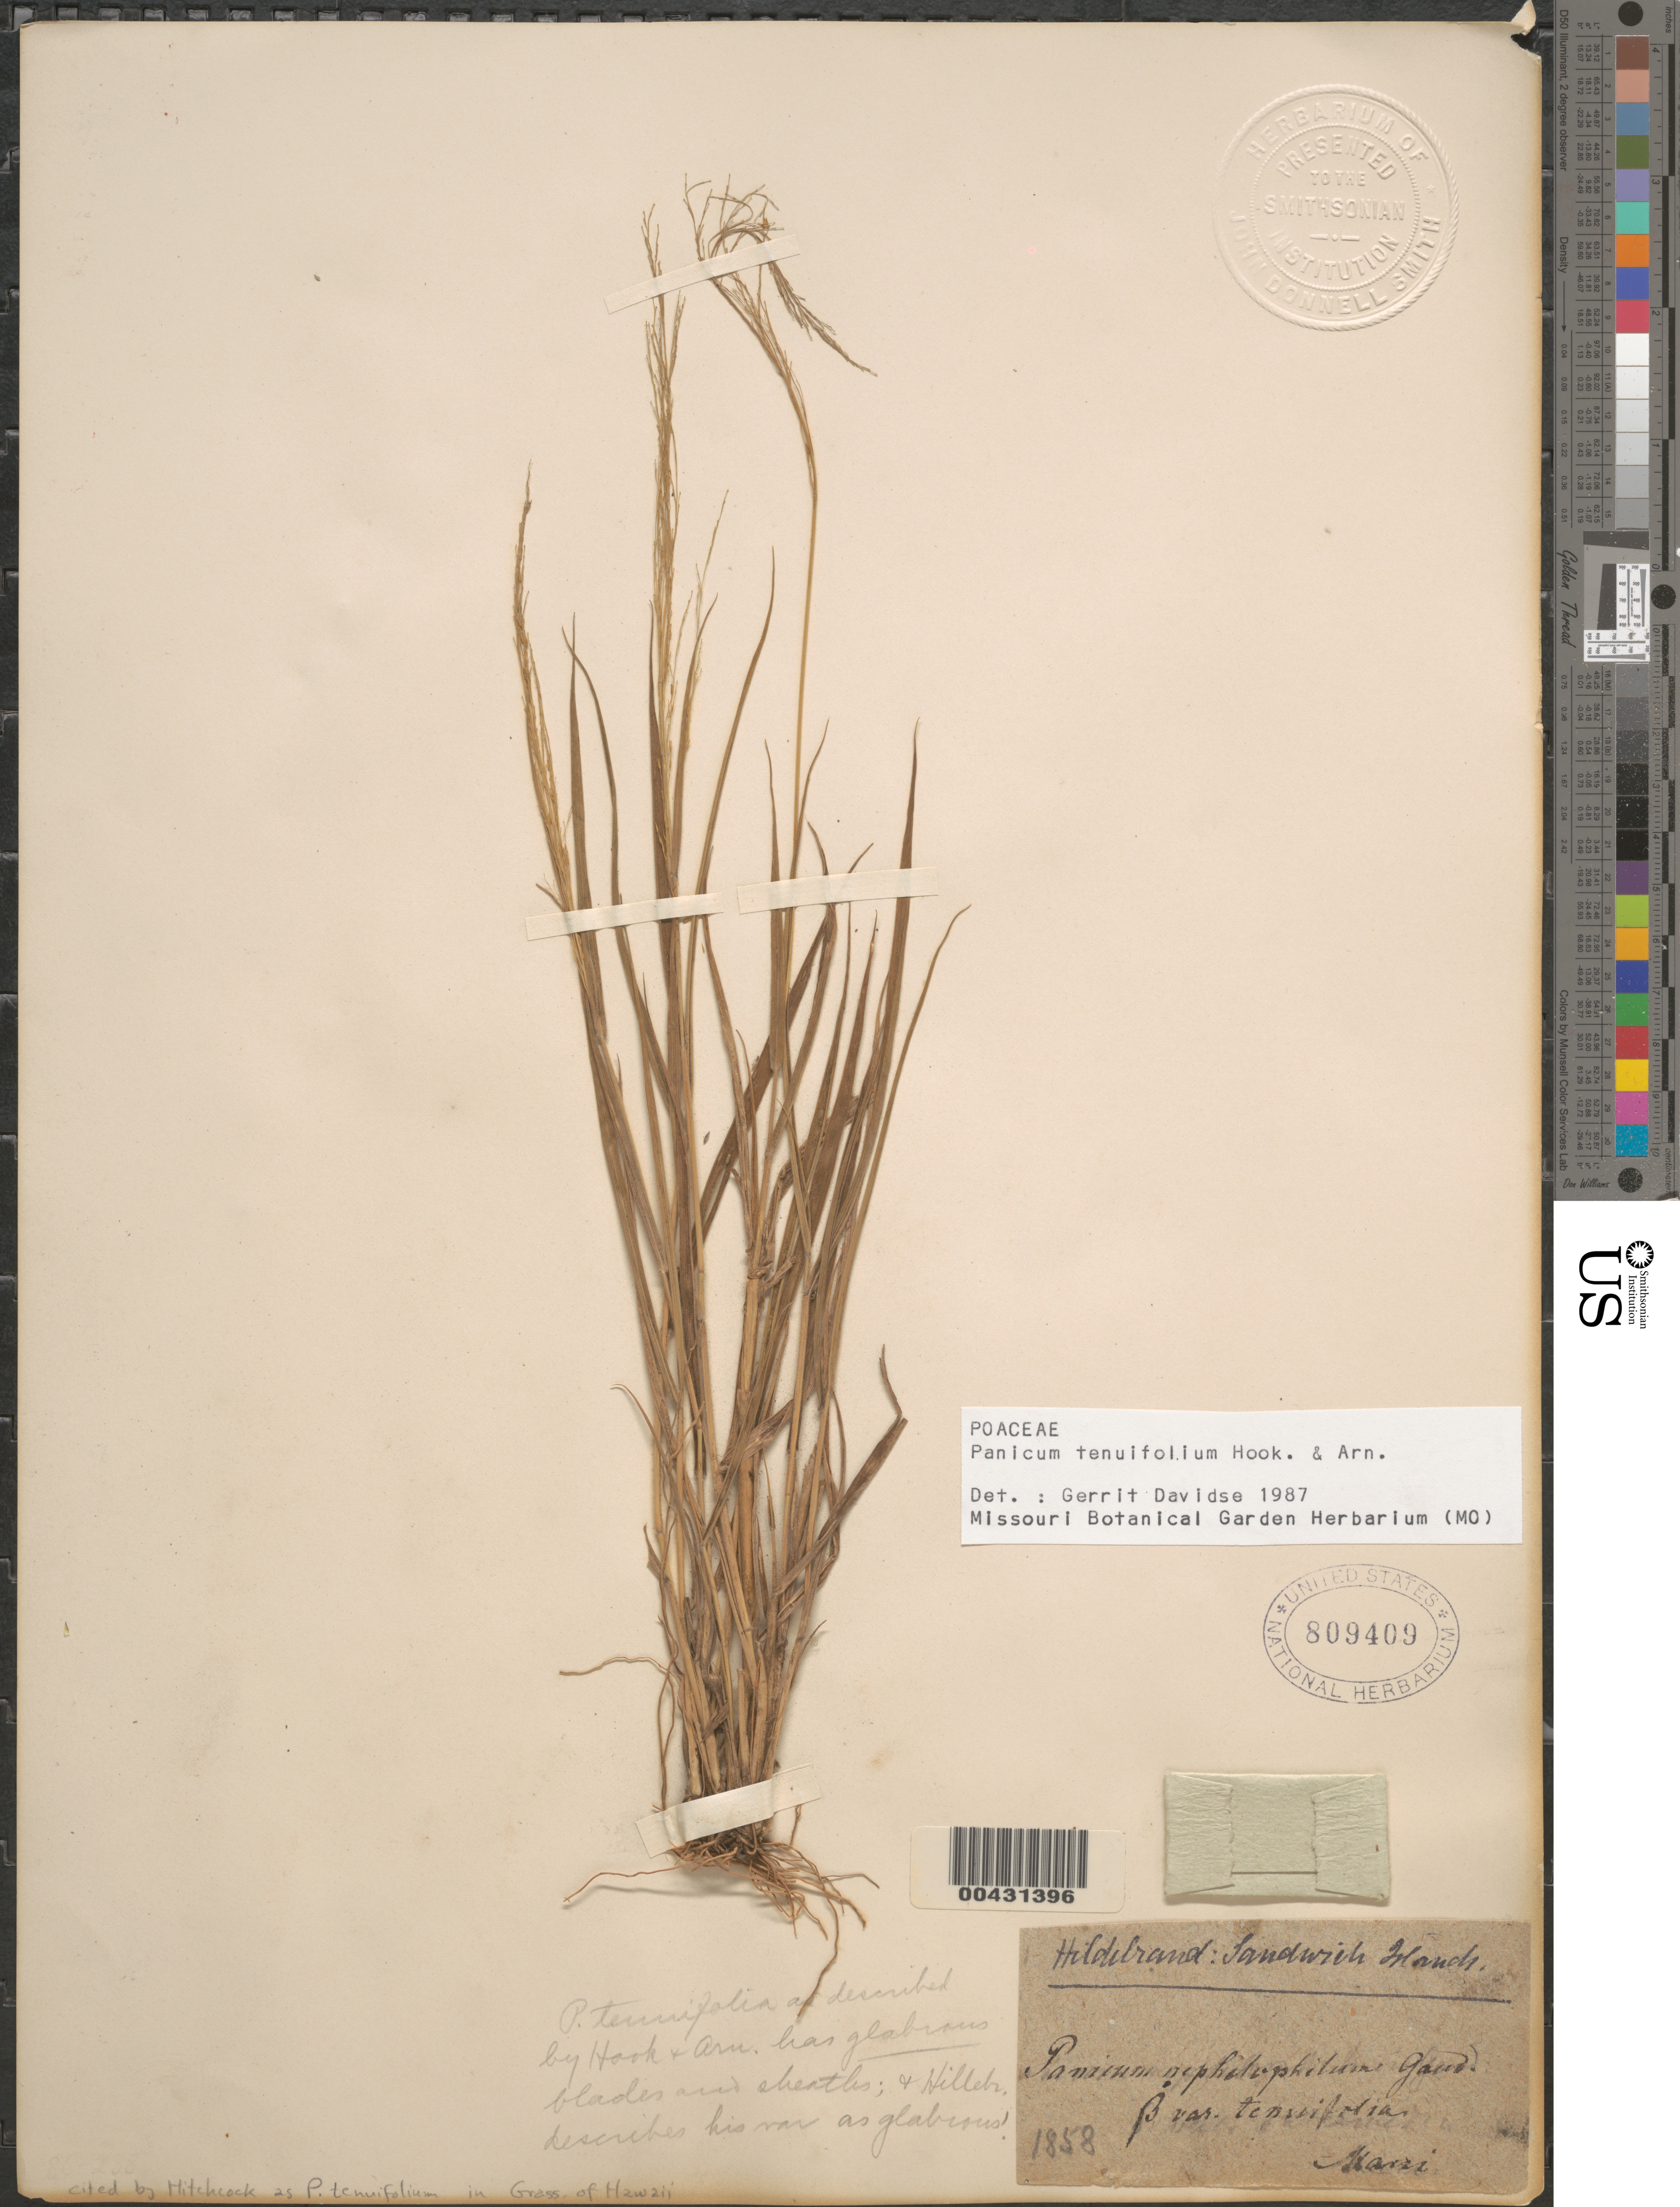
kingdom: Plantae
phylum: Tracheophyta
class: Liliopsida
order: Poales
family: Poaceae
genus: Panicum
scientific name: Panicum tenuifolium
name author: Hook. & Arn.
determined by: Davidse, Gerrit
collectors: W. Hillebrand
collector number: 1858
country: United States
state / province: Hawaii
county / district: Maui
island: Maui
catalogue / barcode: US 809409